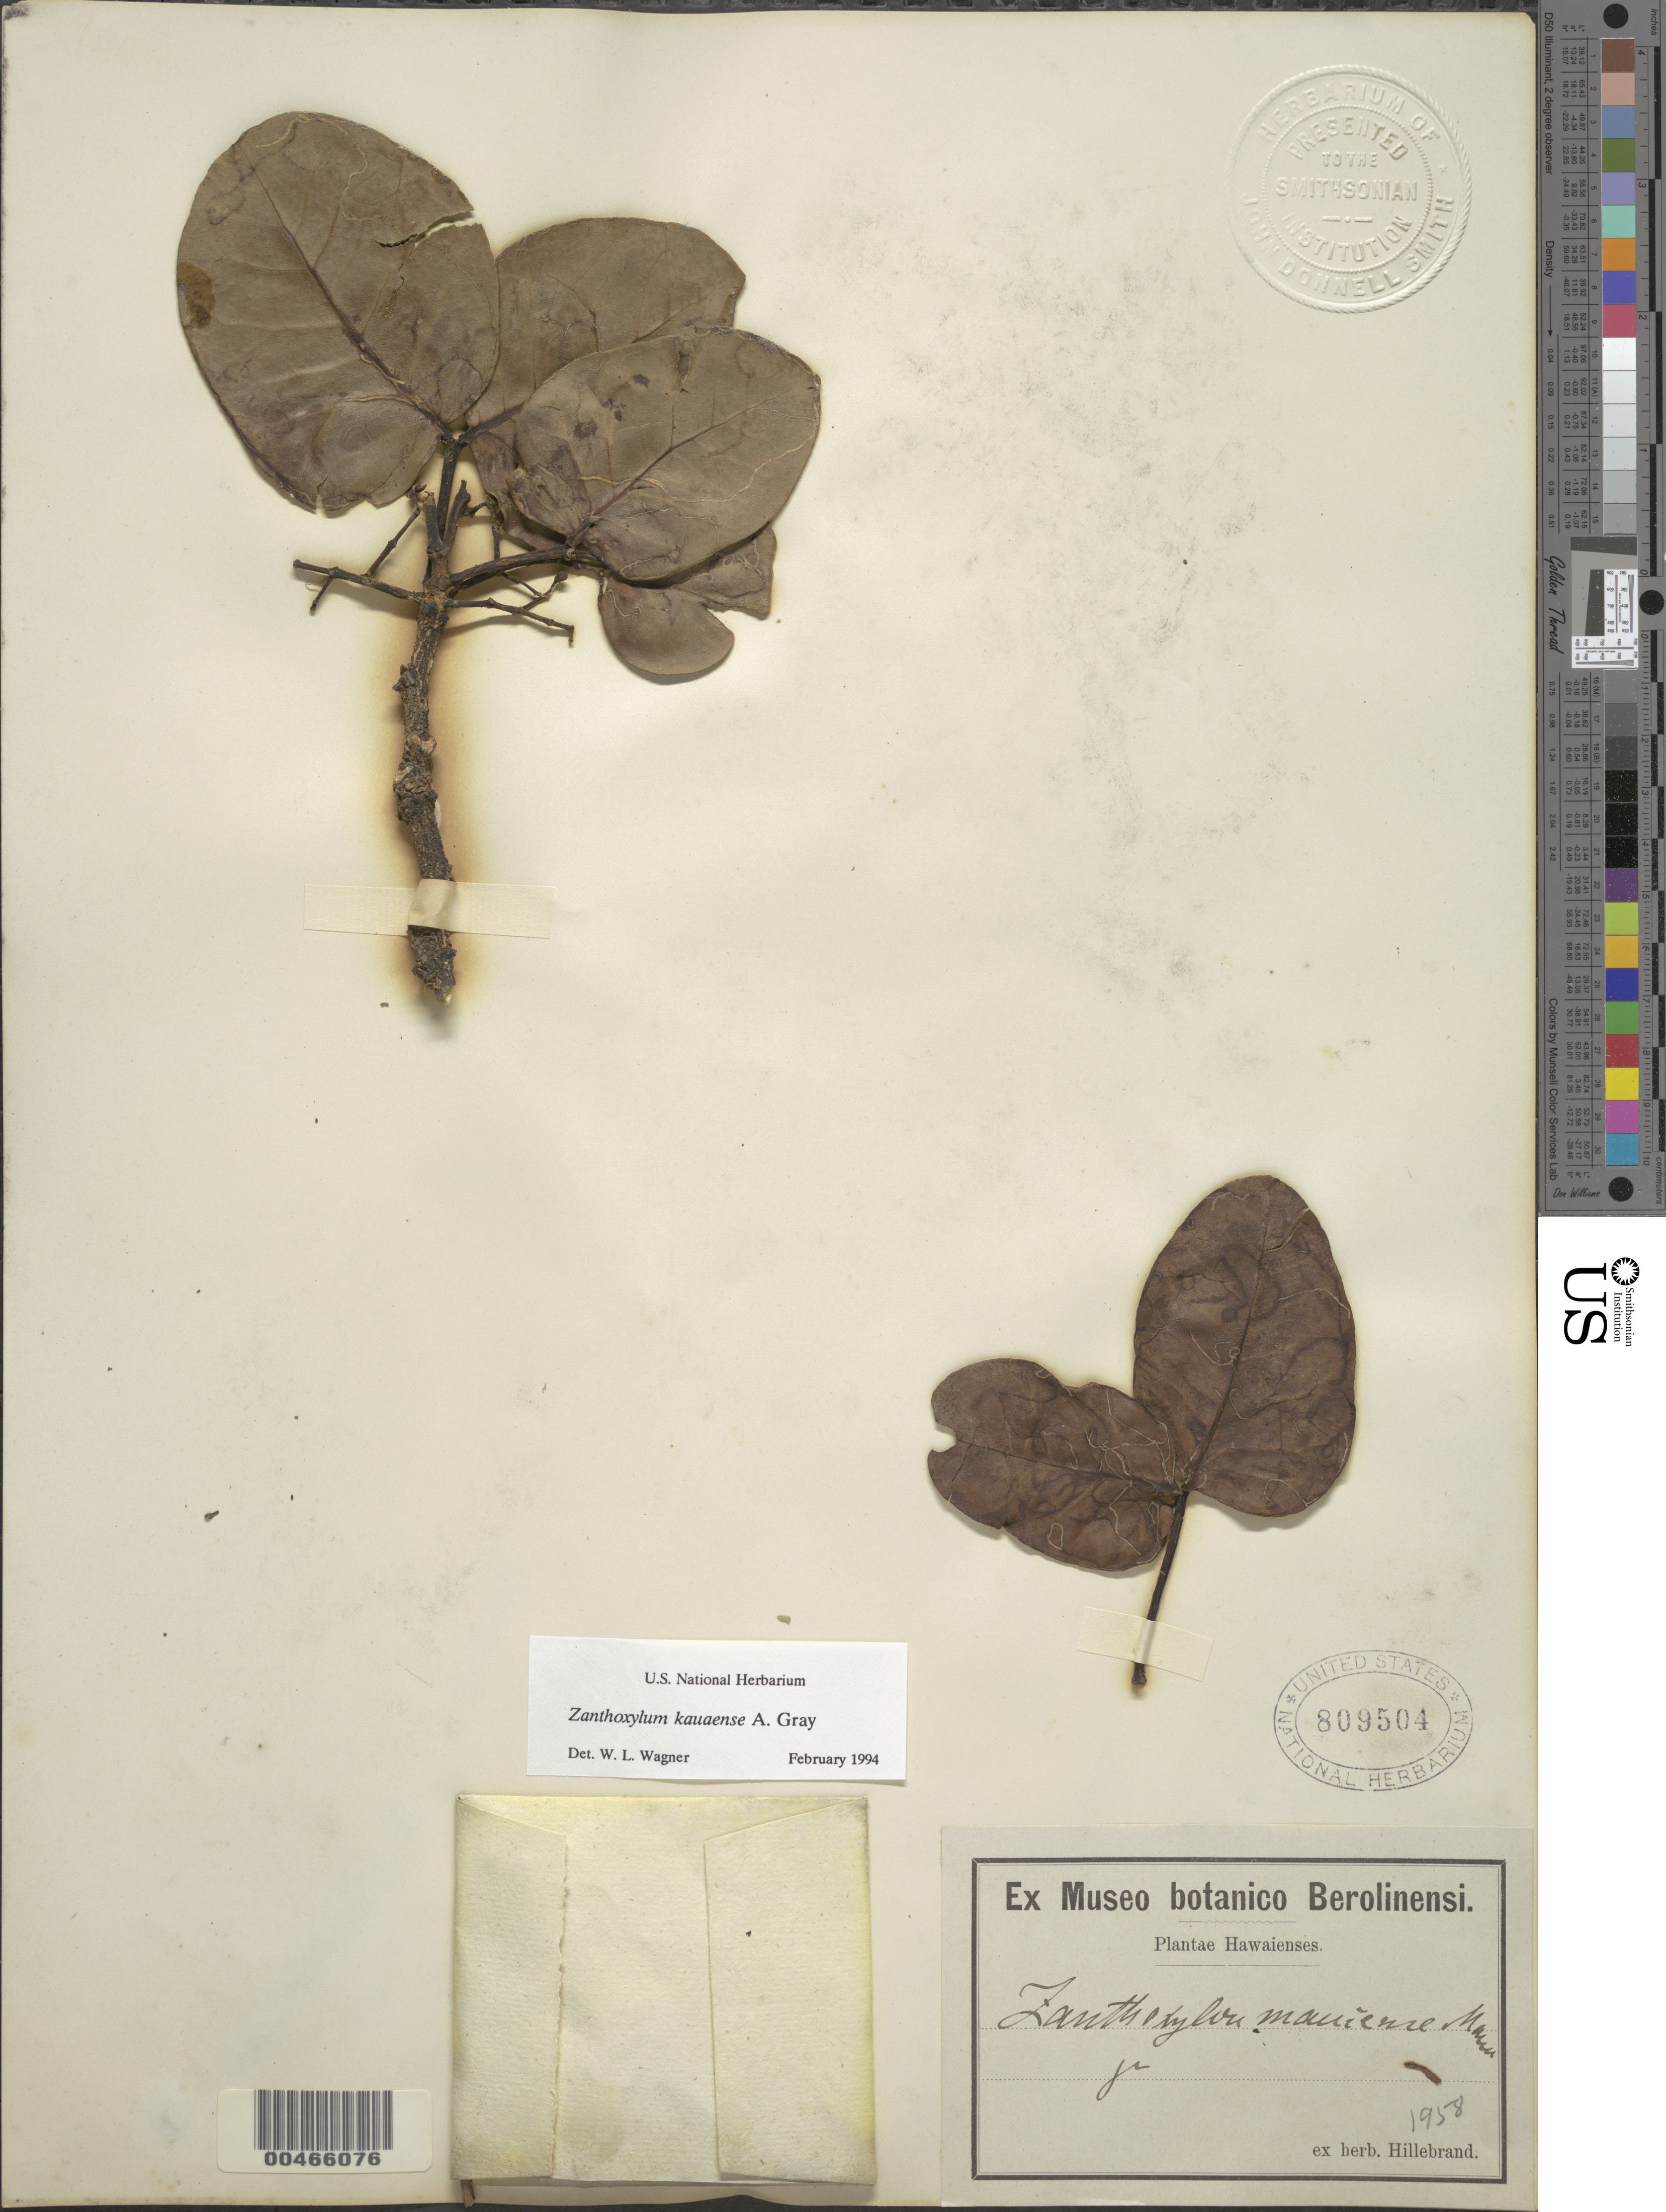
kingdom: Plantae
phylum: Tracheophyta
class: Magnoliopsida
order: Sapindales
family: Rutaceae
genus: Zanthoxylum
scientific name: Zanthoxylum kauaense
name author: A. Gray in Wilkes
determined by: Wagner, W. L., (BOT), Smithsonian Institution - National Museum of Natural History (UNITED STATES)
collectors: W. Hillebrand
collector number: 1958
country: United States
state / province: Hawaii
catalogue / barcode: US 809504